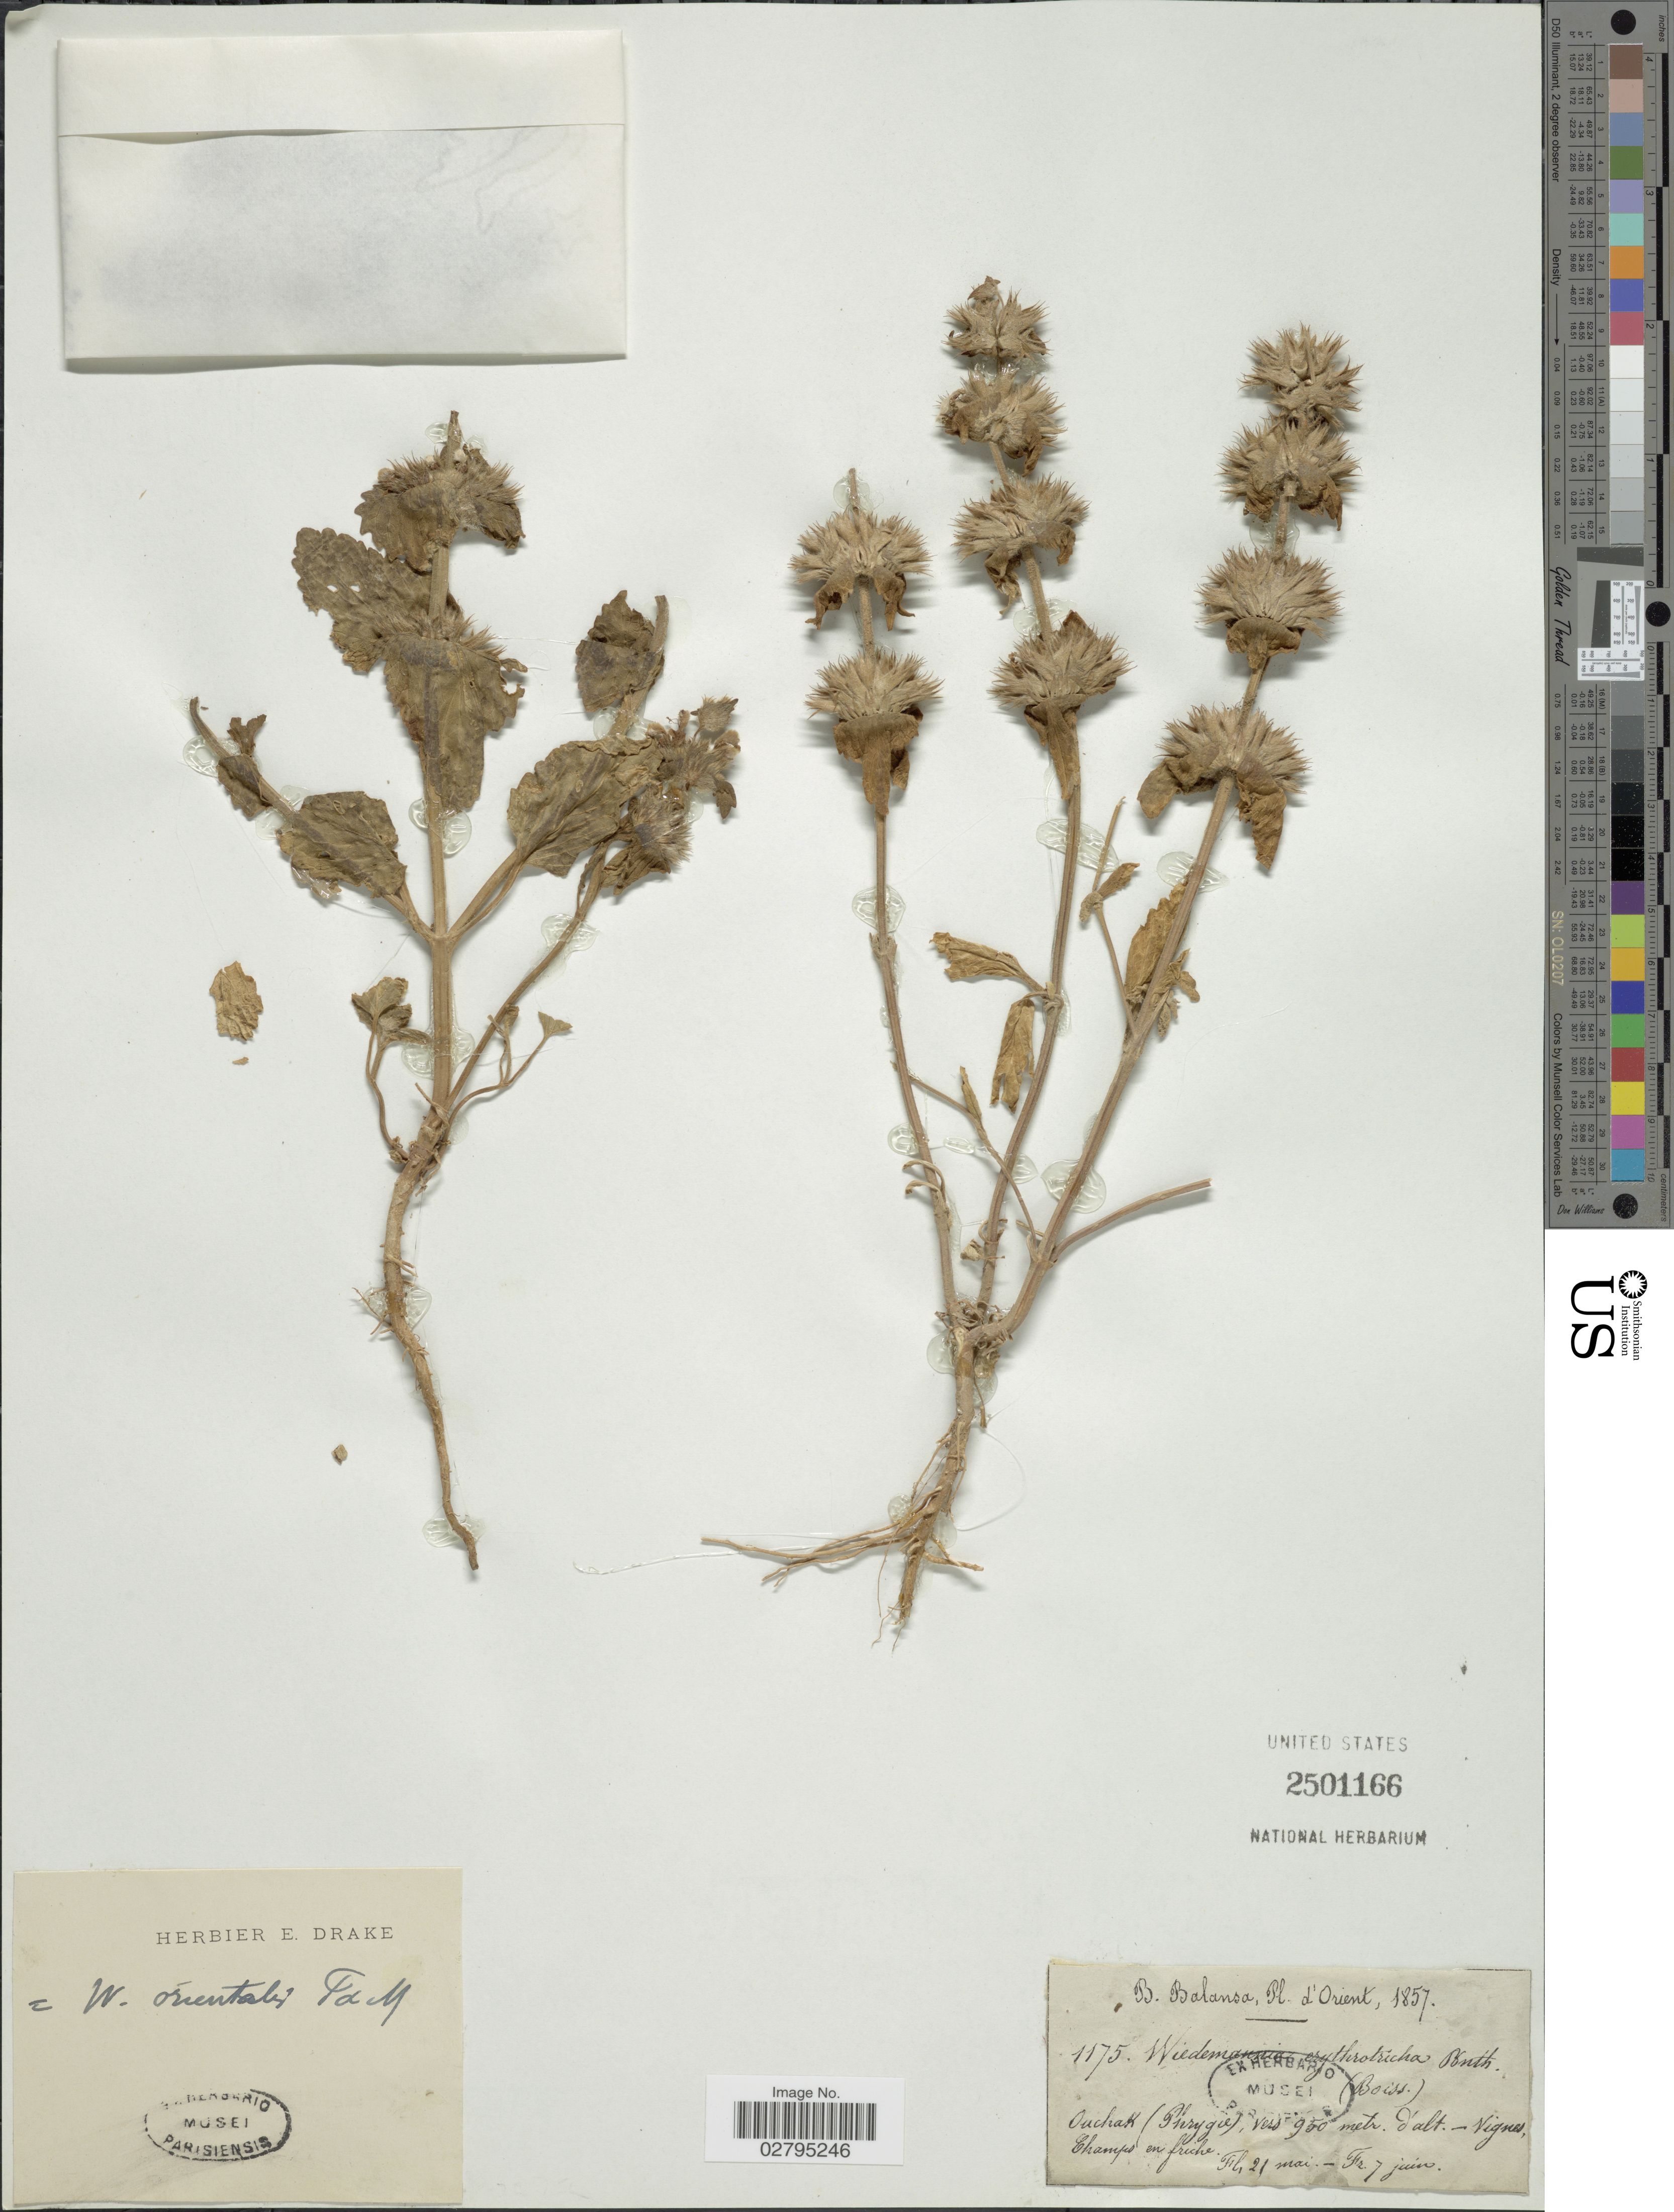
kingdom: Plantae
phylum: Tracheophyta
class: Magnoliopsida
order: Lamiales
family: Lamiaceae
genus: Lamium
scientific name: Lamium orientale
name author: (Fisch. & C.A. Mey.) E.H.L. Krause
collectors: B. Balansa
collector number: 1175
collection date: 1857-05-21/1857-06-07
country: Turkey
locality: Orient, Ouchak (Phrygie).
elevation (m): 950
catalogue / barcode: US 2501166